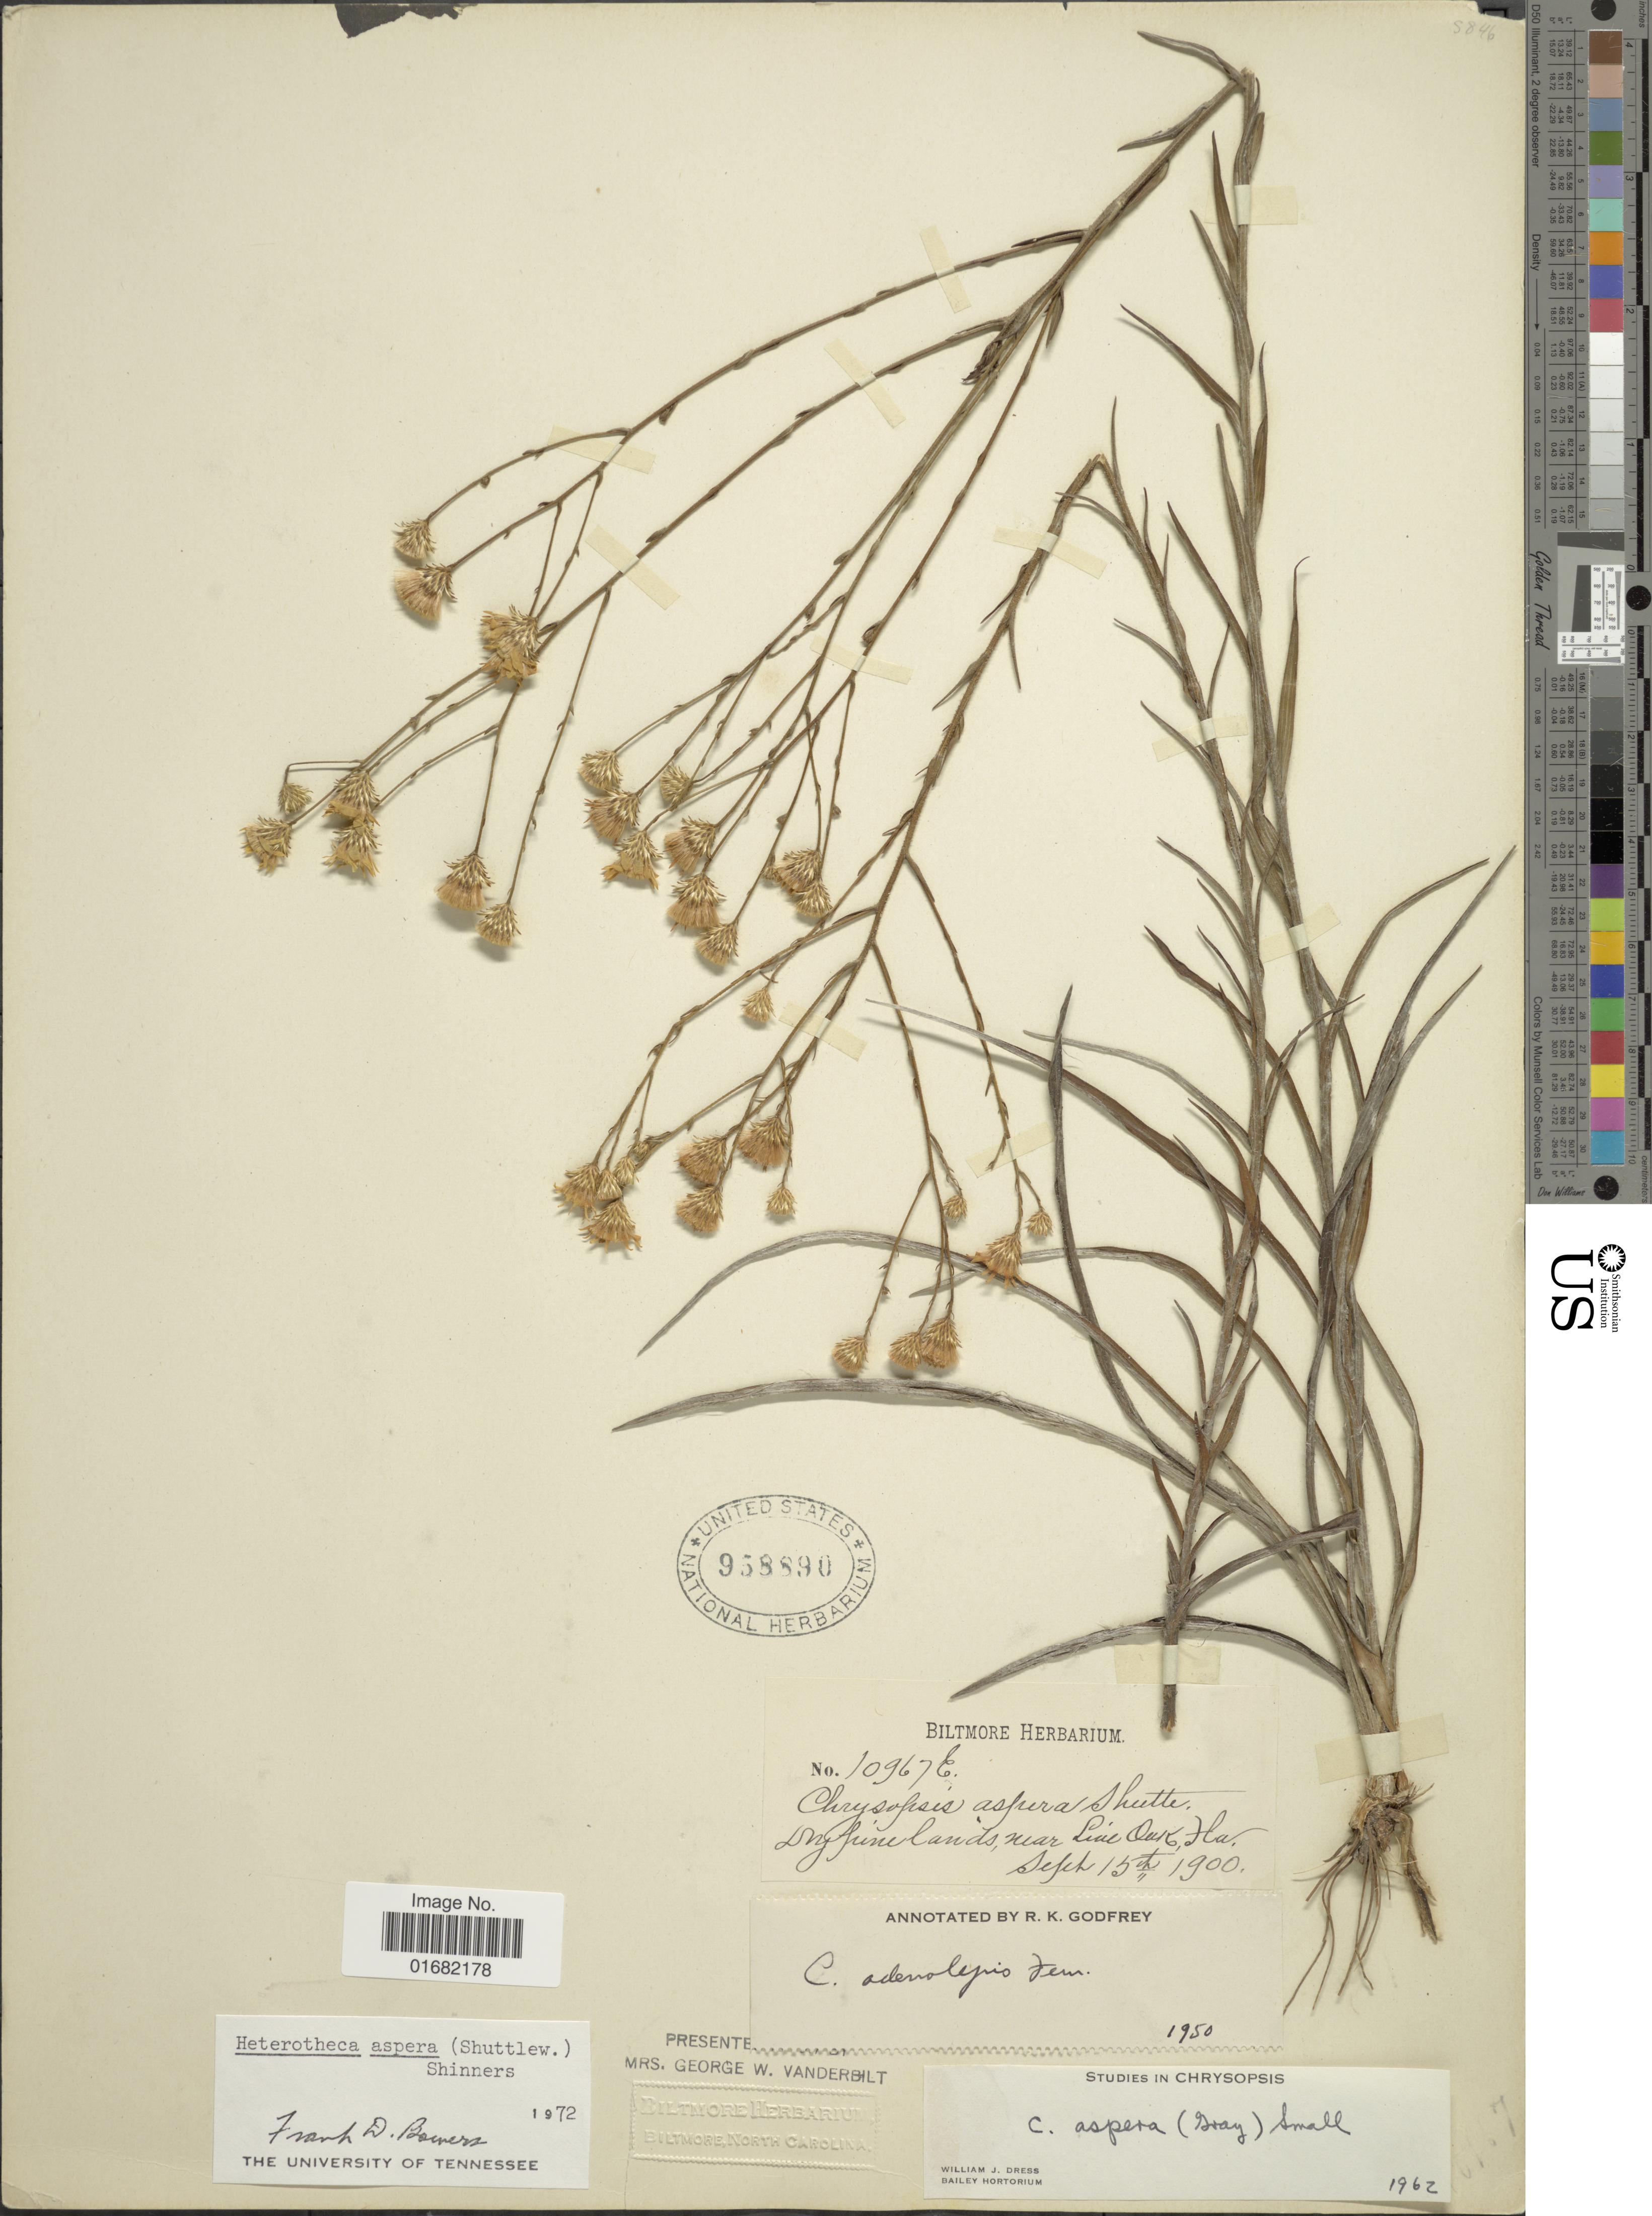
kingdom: Plantae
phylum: Tracheophyta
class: Magnoliopsida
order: Asterales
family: Asteraceae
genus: Heterotheca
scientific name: Heterotheca aspera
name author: (Shuttlew. ex A. Gray) Shinners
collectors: ex herb. Biltmore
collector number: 10967E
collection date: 1900-09-15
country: United States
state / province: Florida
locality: Near Live Oak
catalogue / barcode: US 958890